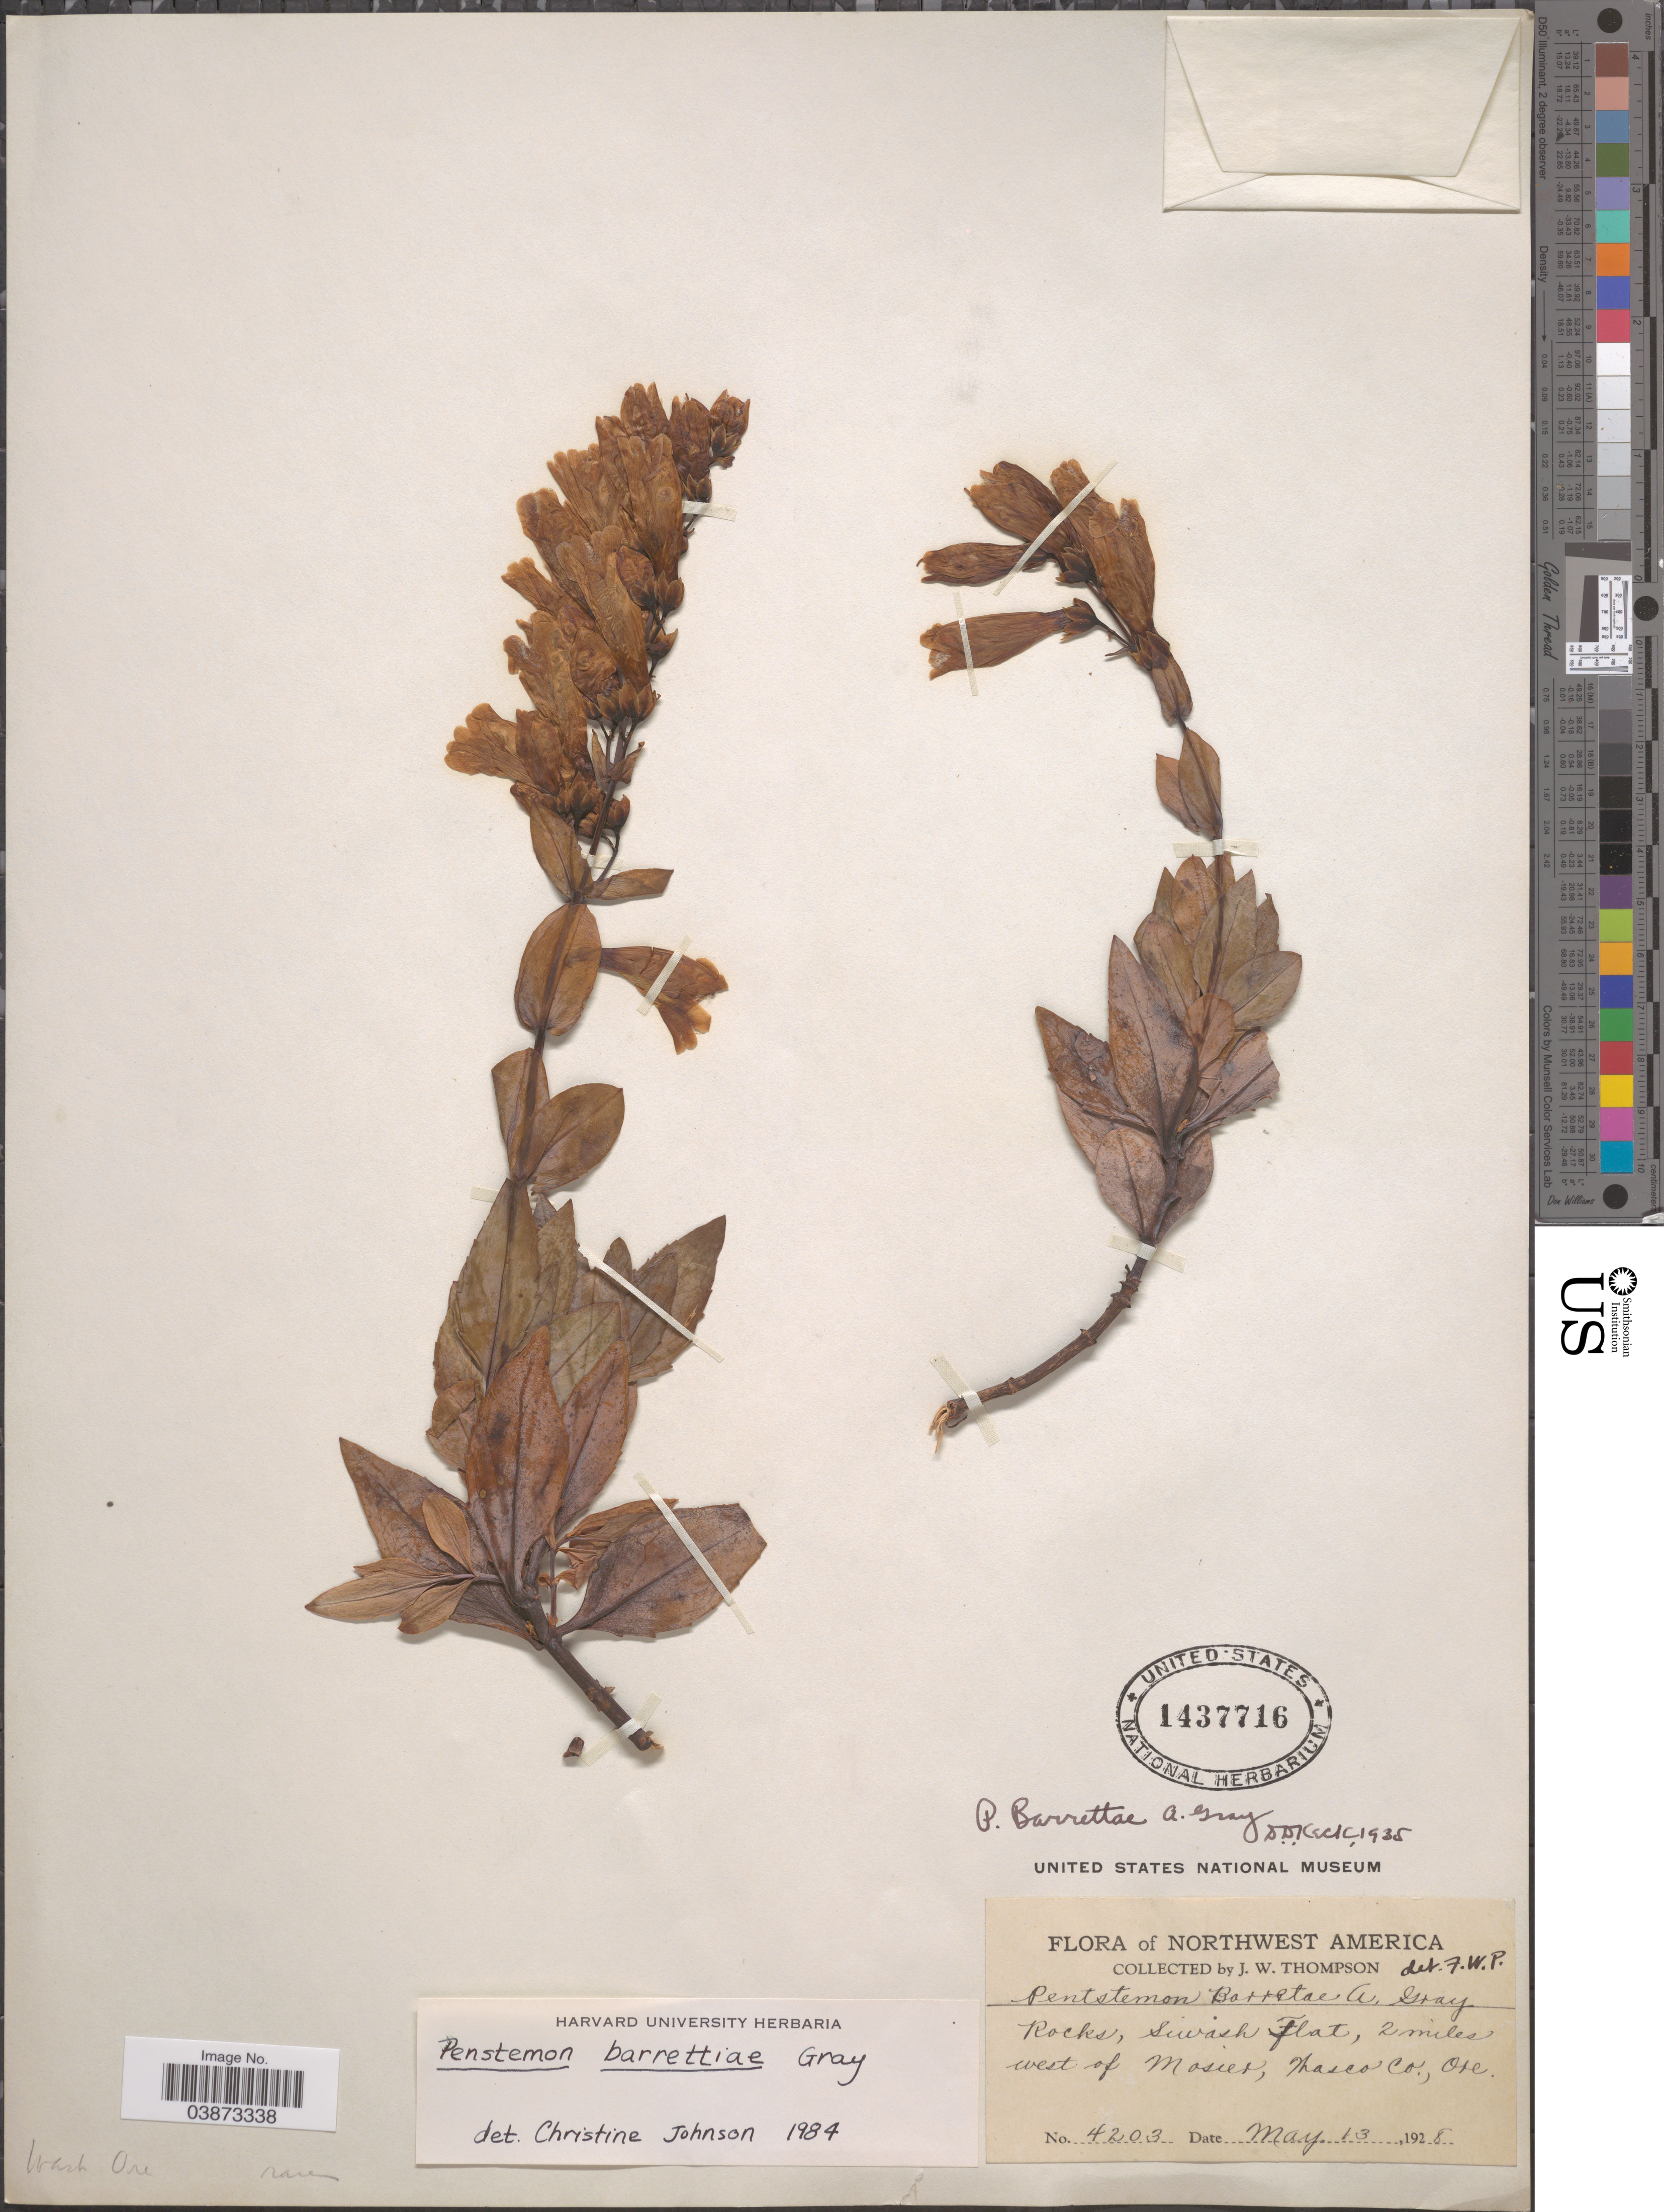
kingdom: Plantae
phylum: Tracheophyta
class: Magnoliopsida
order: Lamiales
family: Plantaginaceae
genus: Penstemon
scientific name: Penstemon barrettiae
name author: A. Gray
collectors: J. Thompson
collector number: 4203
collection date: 1928-05-13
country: United States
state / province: Oregon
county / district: Wasco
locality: Northwest America. Rocks, Siwash Flat, 2 miles west of Mosier, Wasco Co.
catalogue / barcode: US 1437716